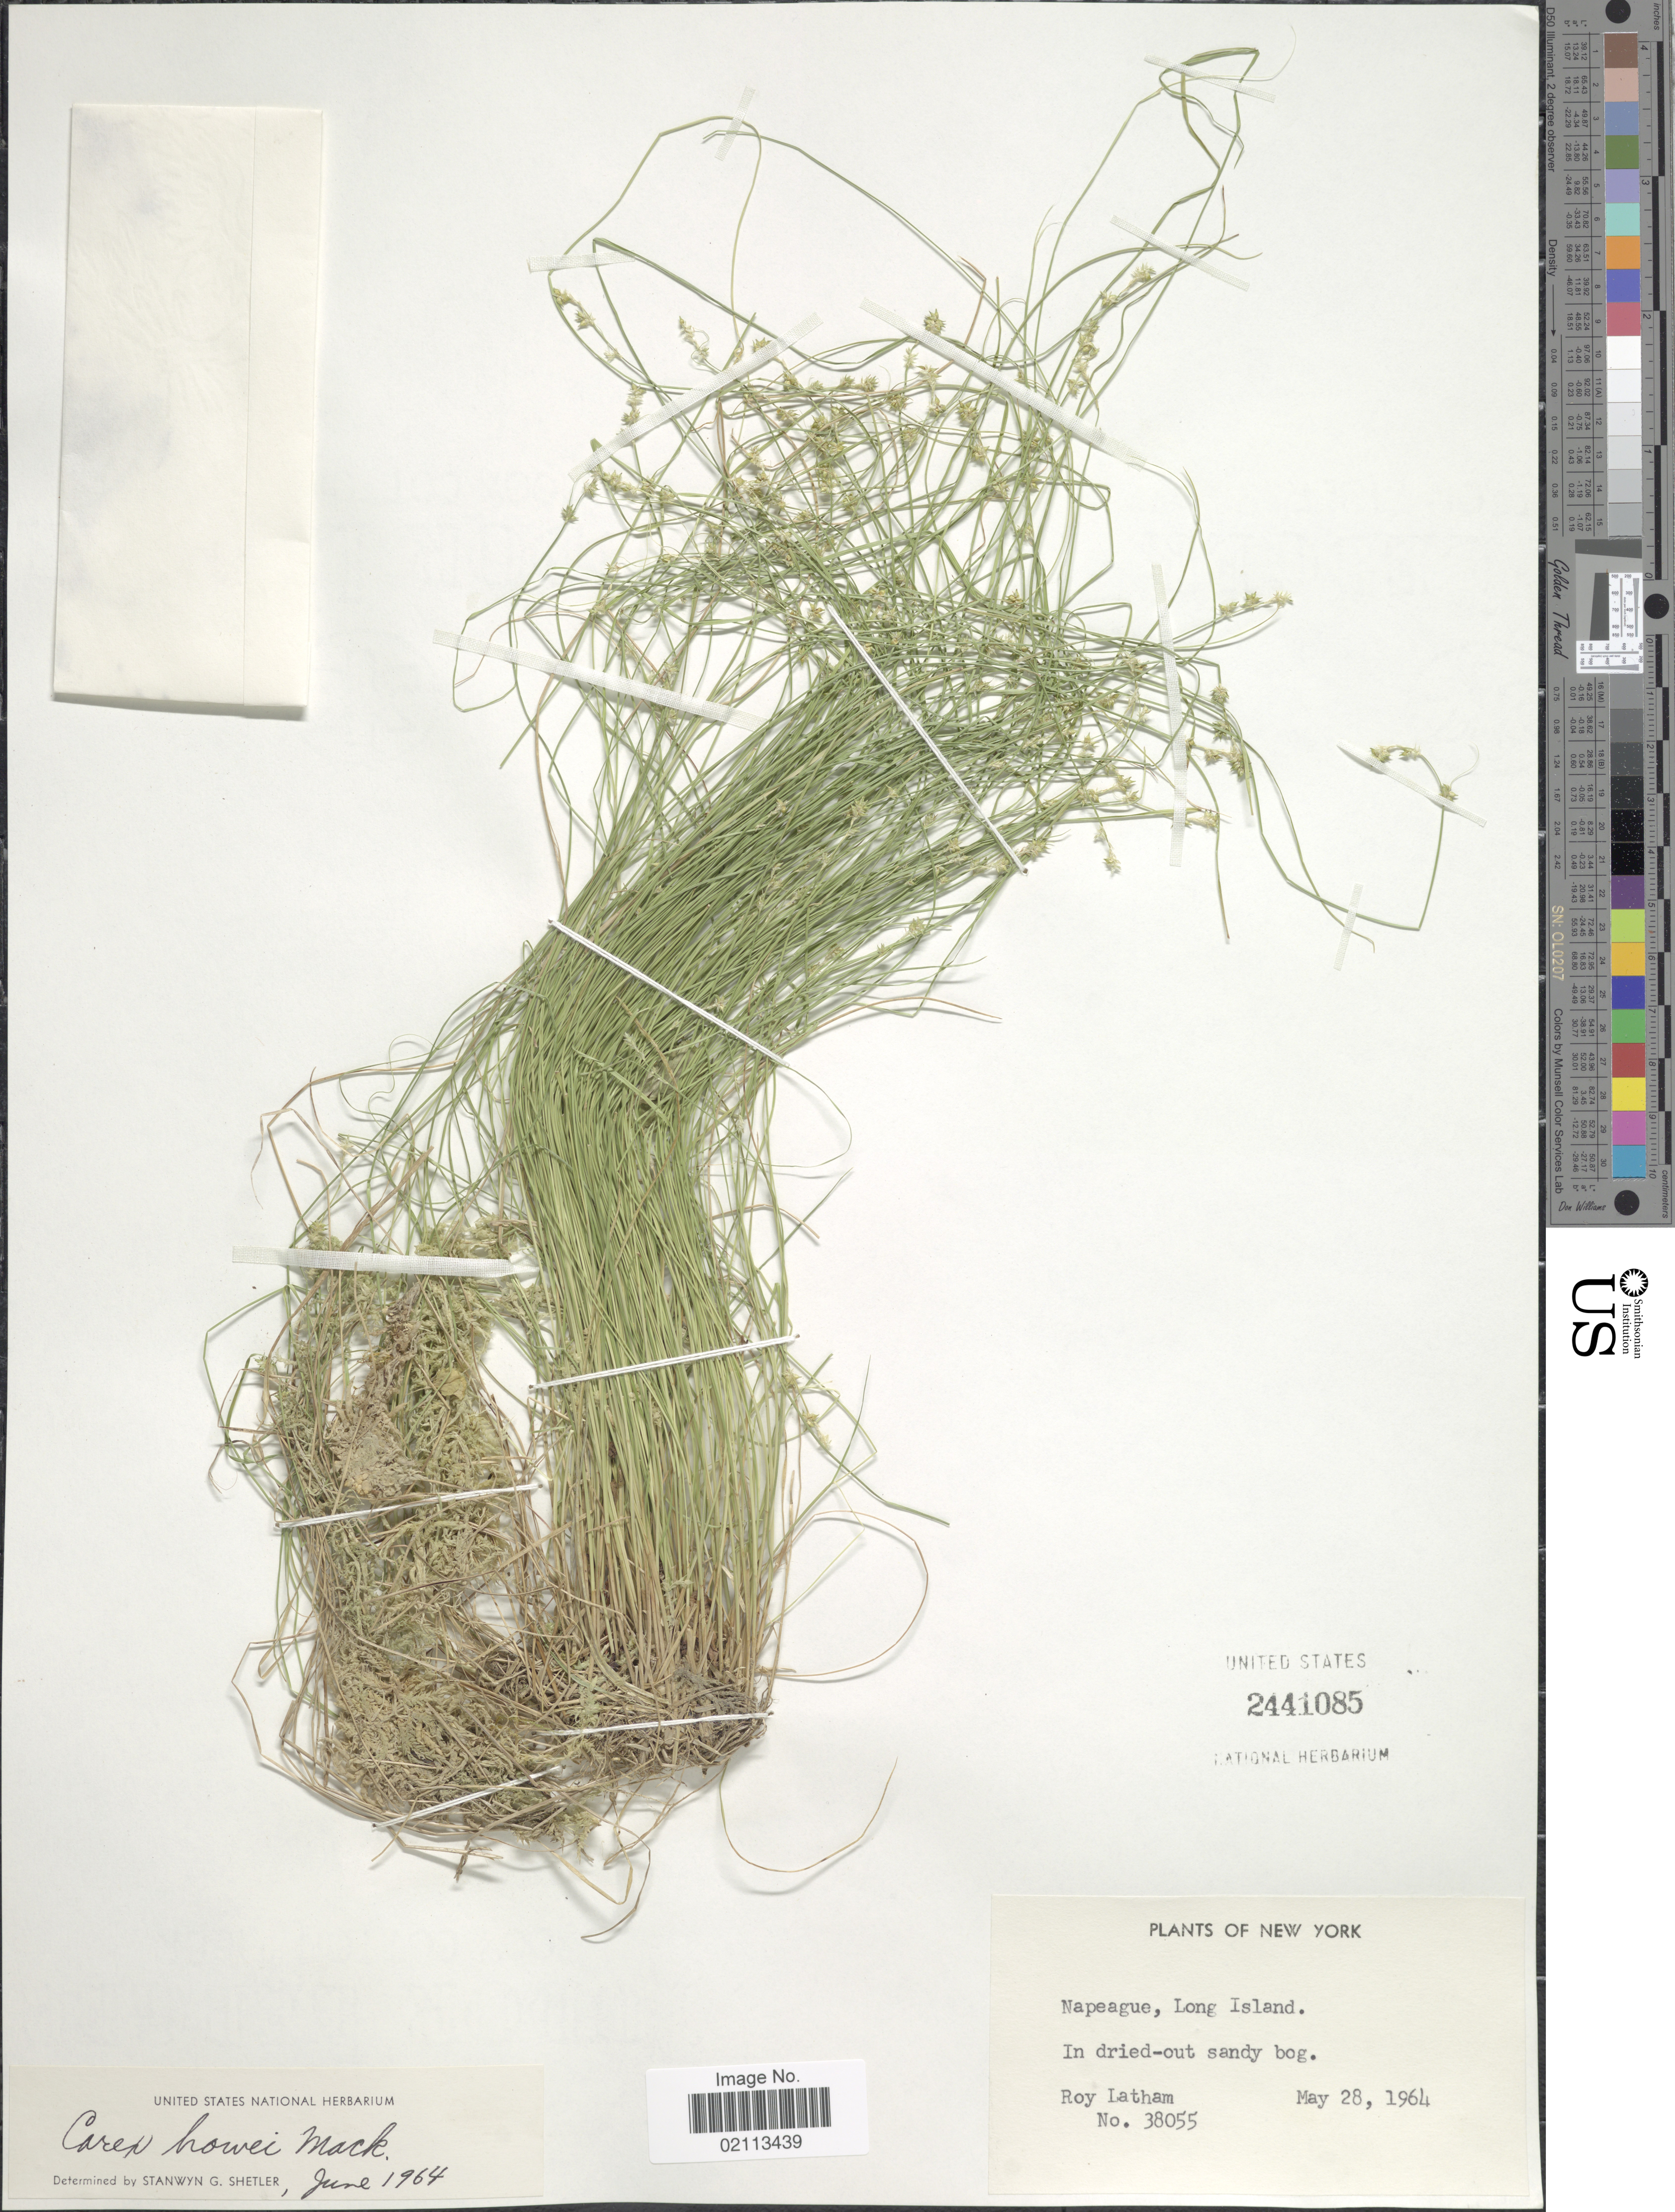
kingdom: Plantae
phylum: Tracheophyta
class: Liliopsida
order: Poales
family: Cyperaceae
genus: Carex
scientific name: Carex howei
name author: Mack.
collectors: R. Latham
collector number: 38055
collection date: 1964-05-28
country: United States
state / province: New York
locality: In dried-out sandy bog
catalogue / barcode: US 2441085